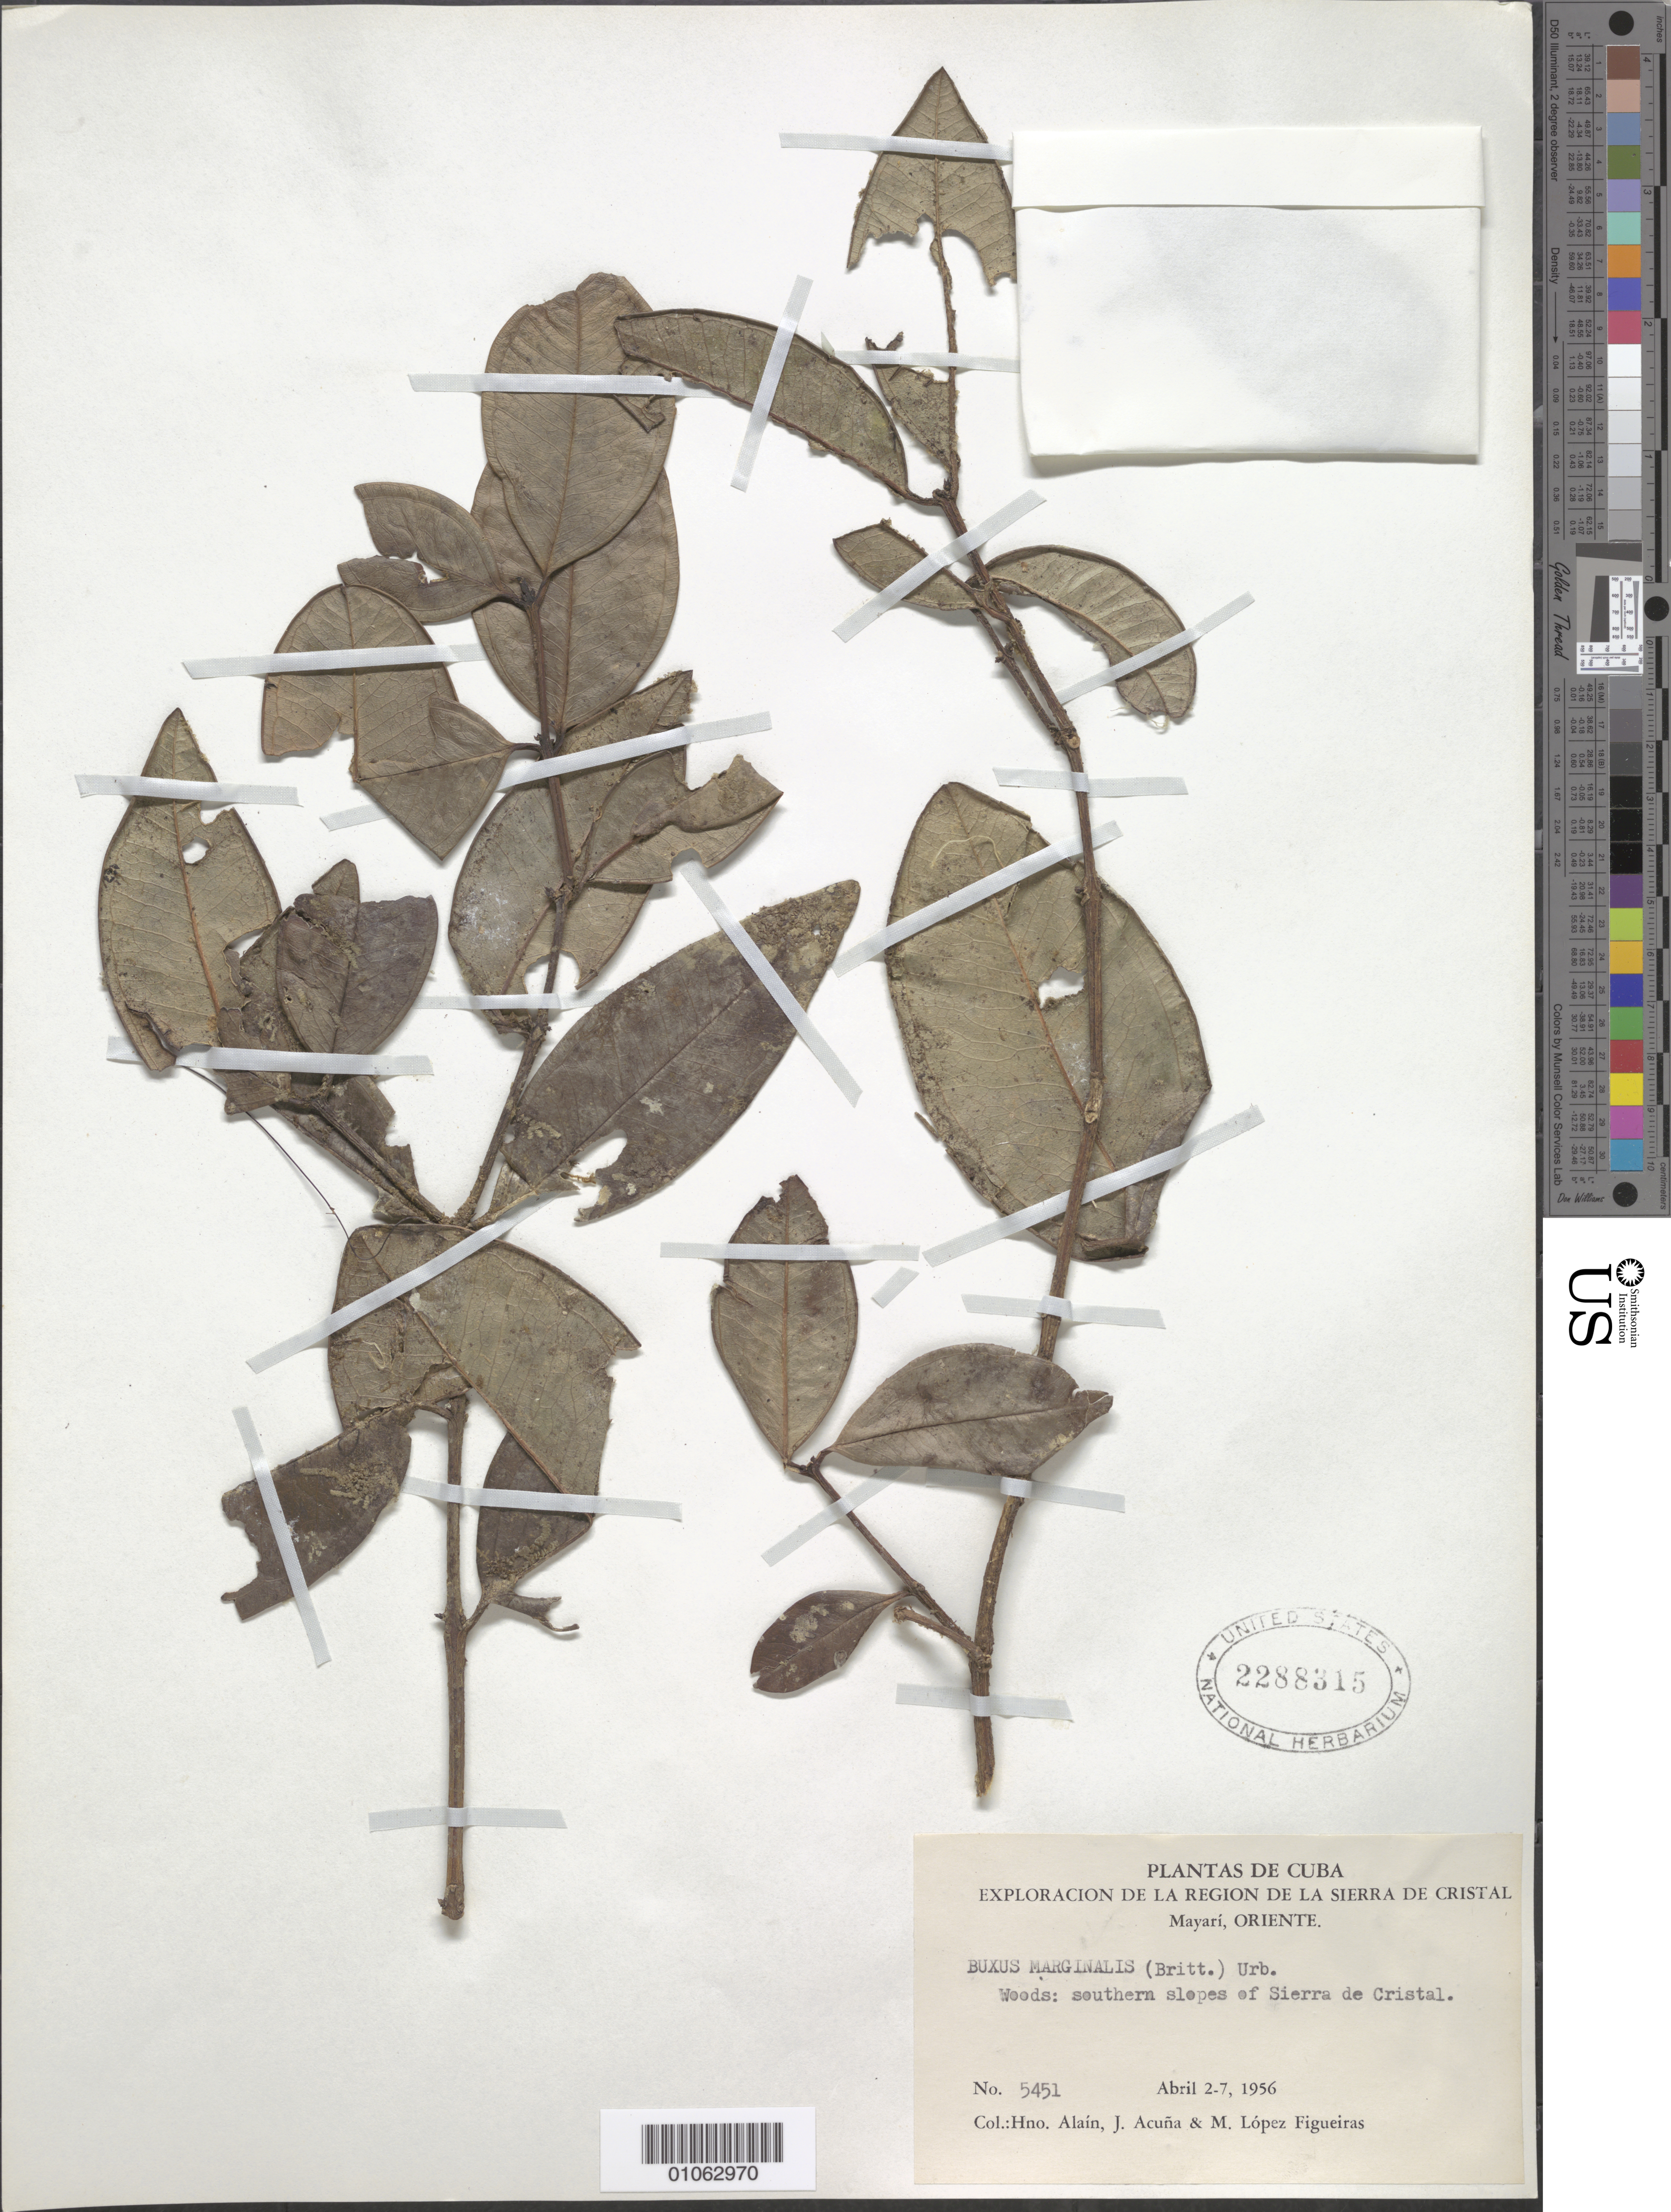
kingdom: Plantae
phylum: Tracheophyta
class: Magnoliopsida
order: Buxales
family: Buxaceae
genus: Buxus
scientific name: Buxus marginalis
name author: (Britton) Urb.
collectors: A. H. Liogier, J. Acuña & M. López Figueiras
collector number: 5451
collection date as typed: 02 Apr 1956 to 08 Apr 1956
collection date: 1956-04-02/1956-04-08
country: Cuba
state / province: Oriente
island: Cuba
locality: Woods: Southern slopes of Sierra de Cristal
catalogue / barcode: US 2288315